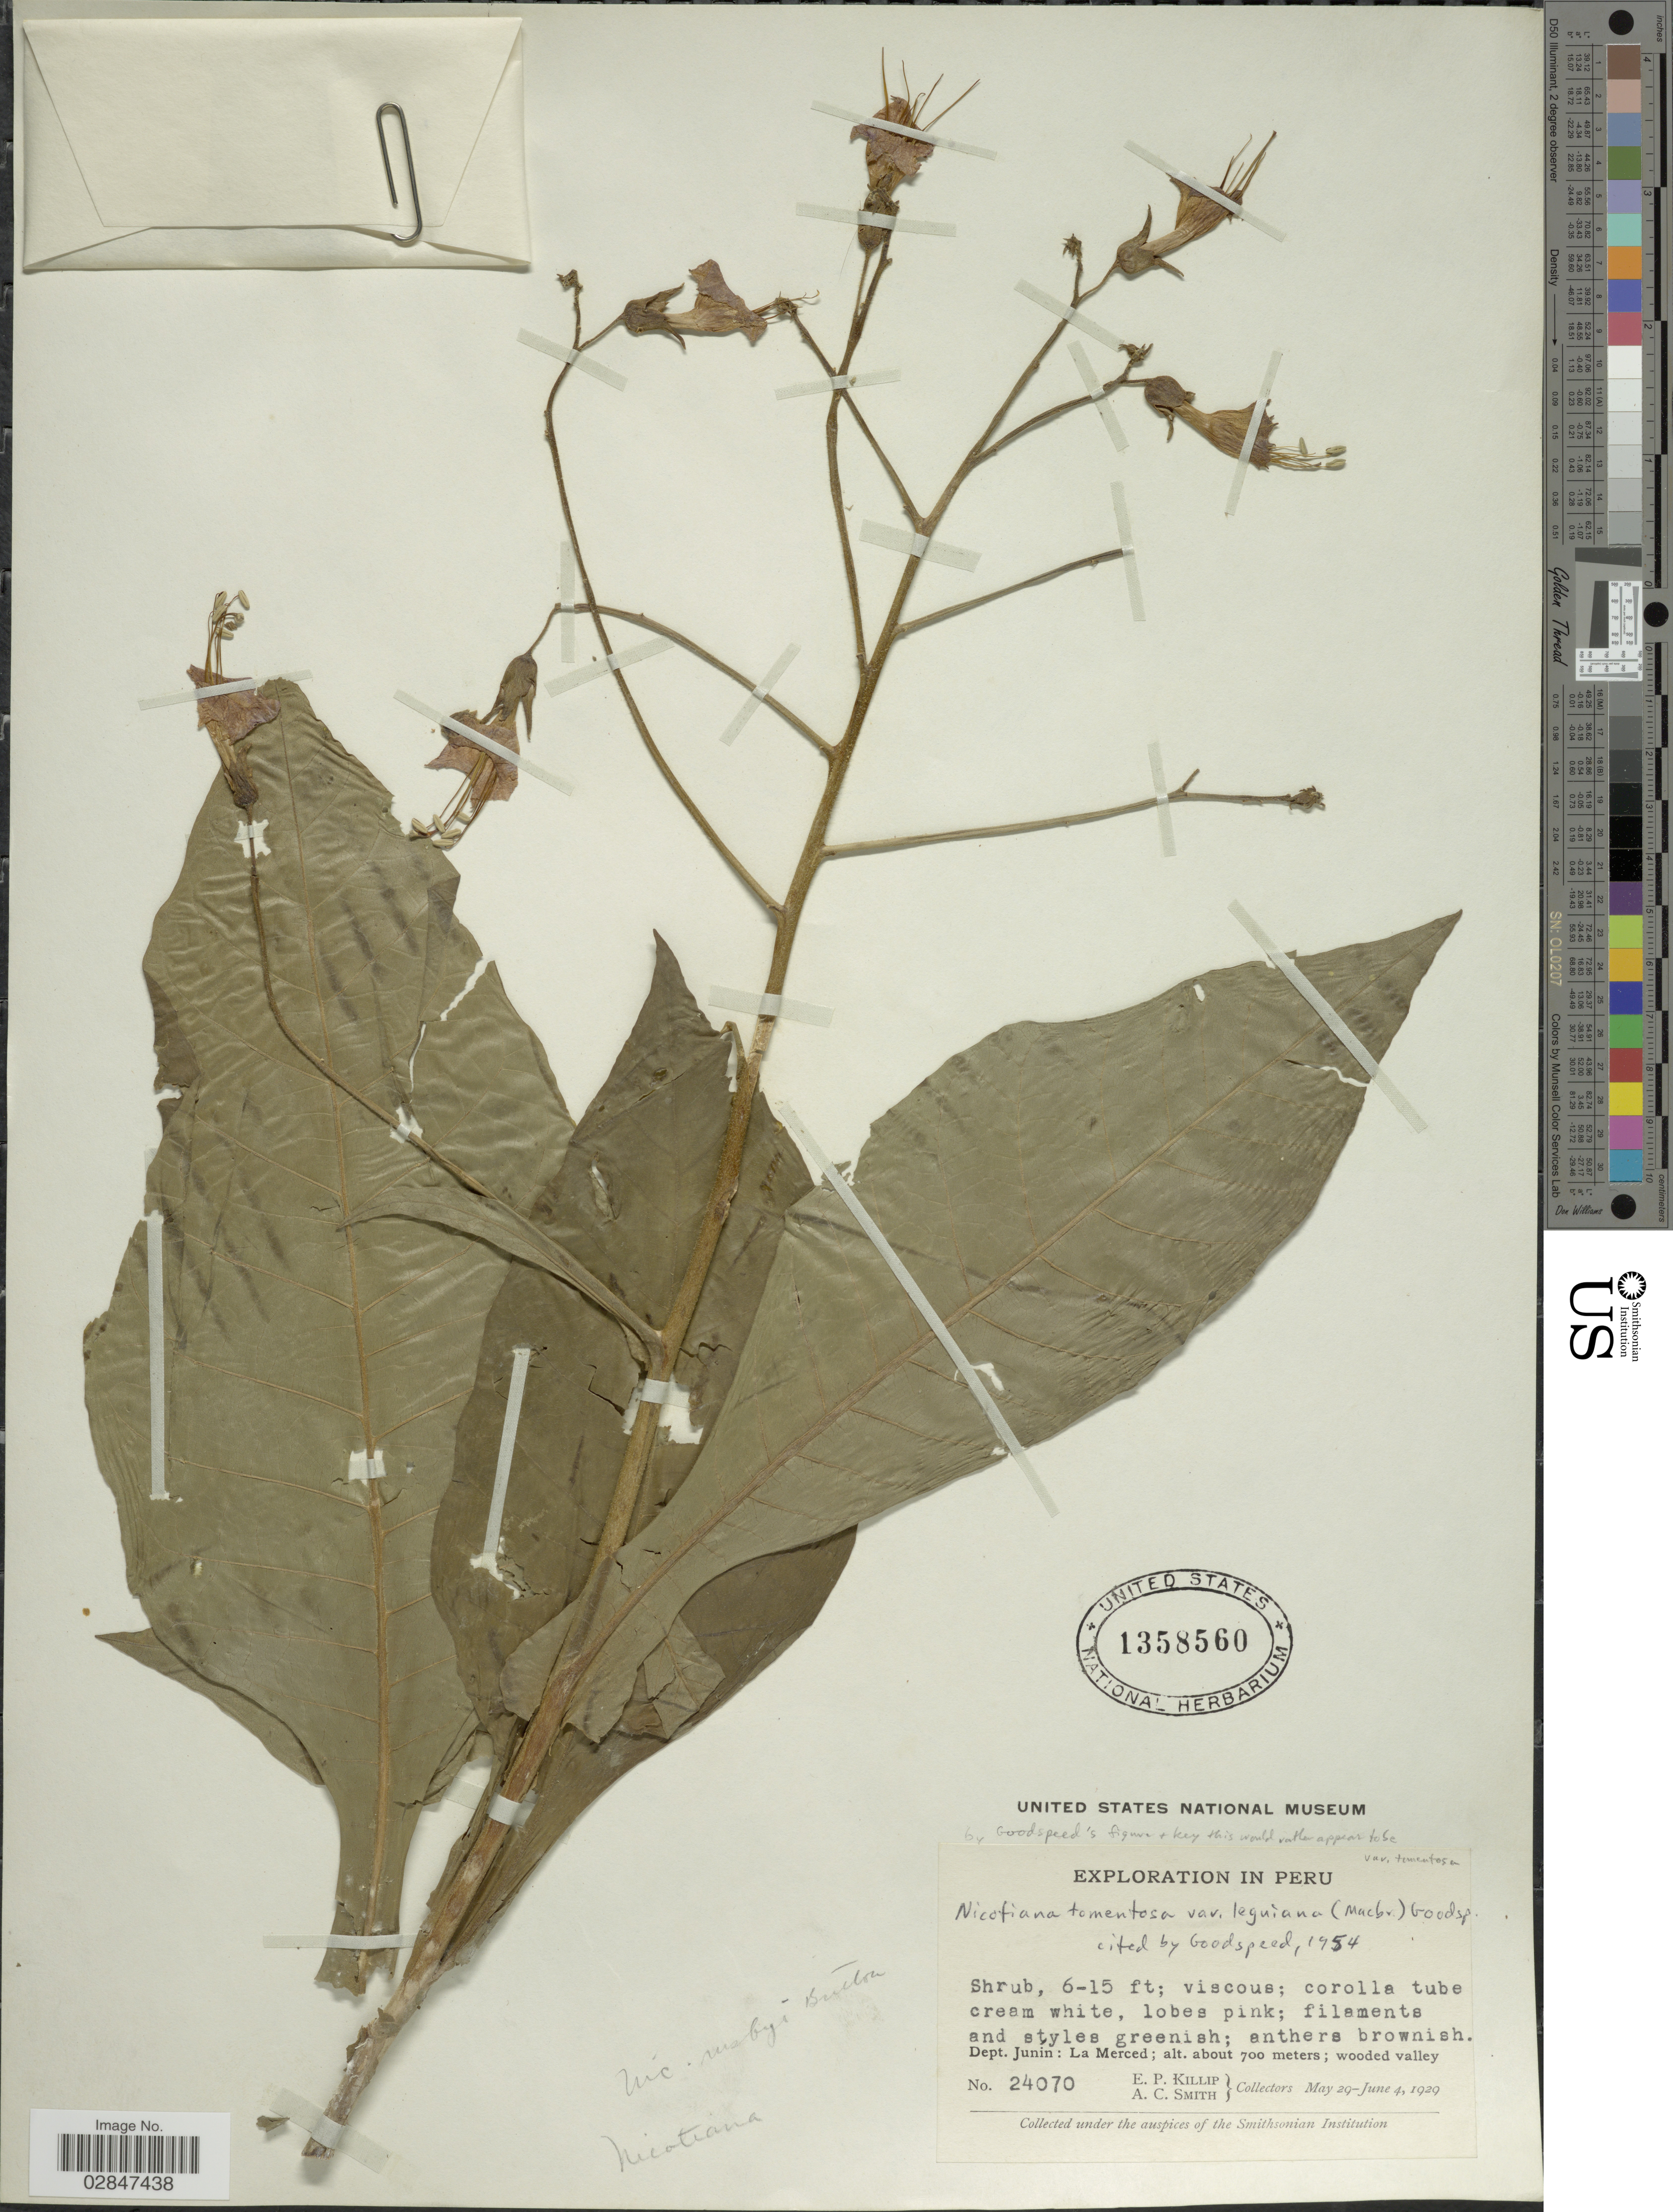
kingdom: Plantae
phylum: Tracheophyta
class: Magnoliopsida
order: Solanales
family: Solanaceae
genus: Nicotiana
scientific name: Nicotiana tomentosa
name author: Ruiz & Pav.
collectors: E. P. Killip & A. C. Smith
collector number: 24070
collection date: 1929-05-19/1929-06-04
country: Peru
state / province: Junín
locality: Dept. Junín: La Merced.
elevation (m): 700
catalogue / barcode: US 1358560